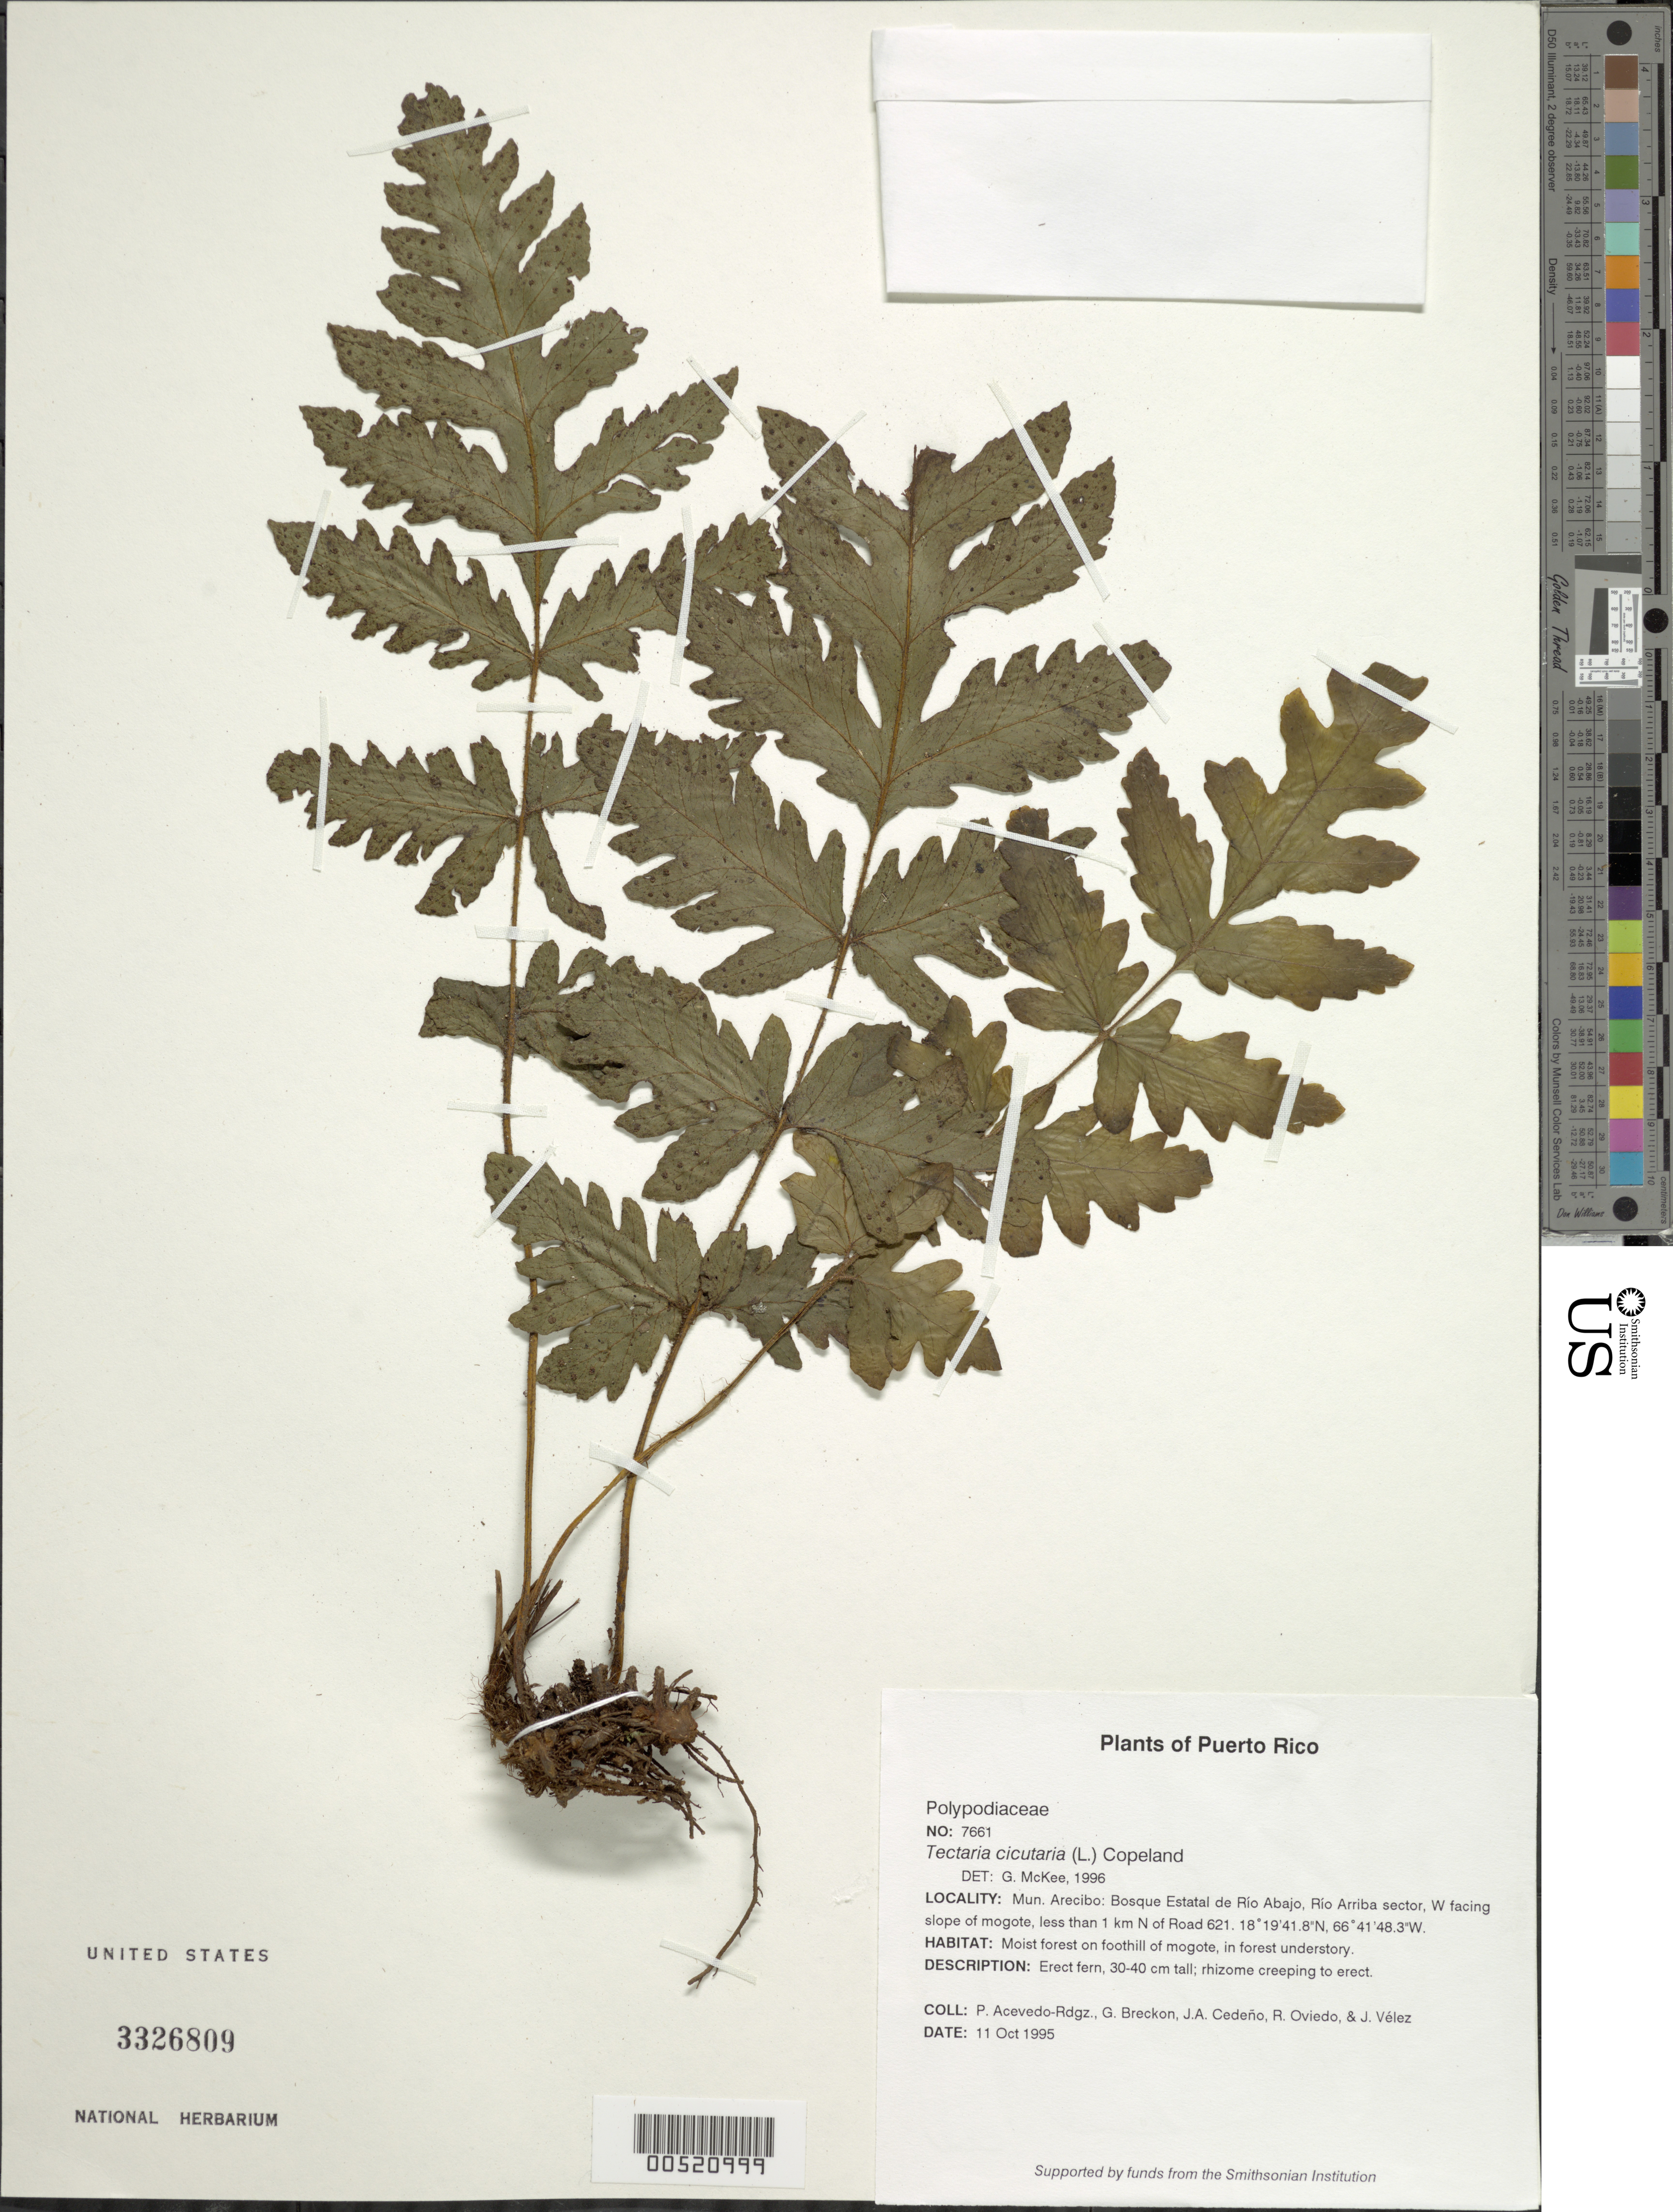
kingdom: Plantae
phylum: Tracheophyta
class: Polypodiopsida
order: Polypodiales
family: Tectariaceae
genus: Tectaria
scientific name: Tectaria cicutaria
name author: (L.) Copel.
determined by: McKee, G. S., (US), NMNH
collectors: P. Acevedo-Rodr., G. J. Breckon, J. A. Cedeño M., R. Oviedo & J. Vélez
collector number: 7661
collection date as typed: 11 Oct 1995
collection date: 1995-10-11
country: Puerto Rico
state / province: Arecibo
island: Puerto Rico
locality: Arecibo; Bosque de Río Abajo, Río Arriba sector, W facing slope of mogote, less than 1 km N of Road 621.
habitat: Moist forest on foothill of mogote, in forest understory.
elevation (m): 300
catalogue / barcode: US 3326809